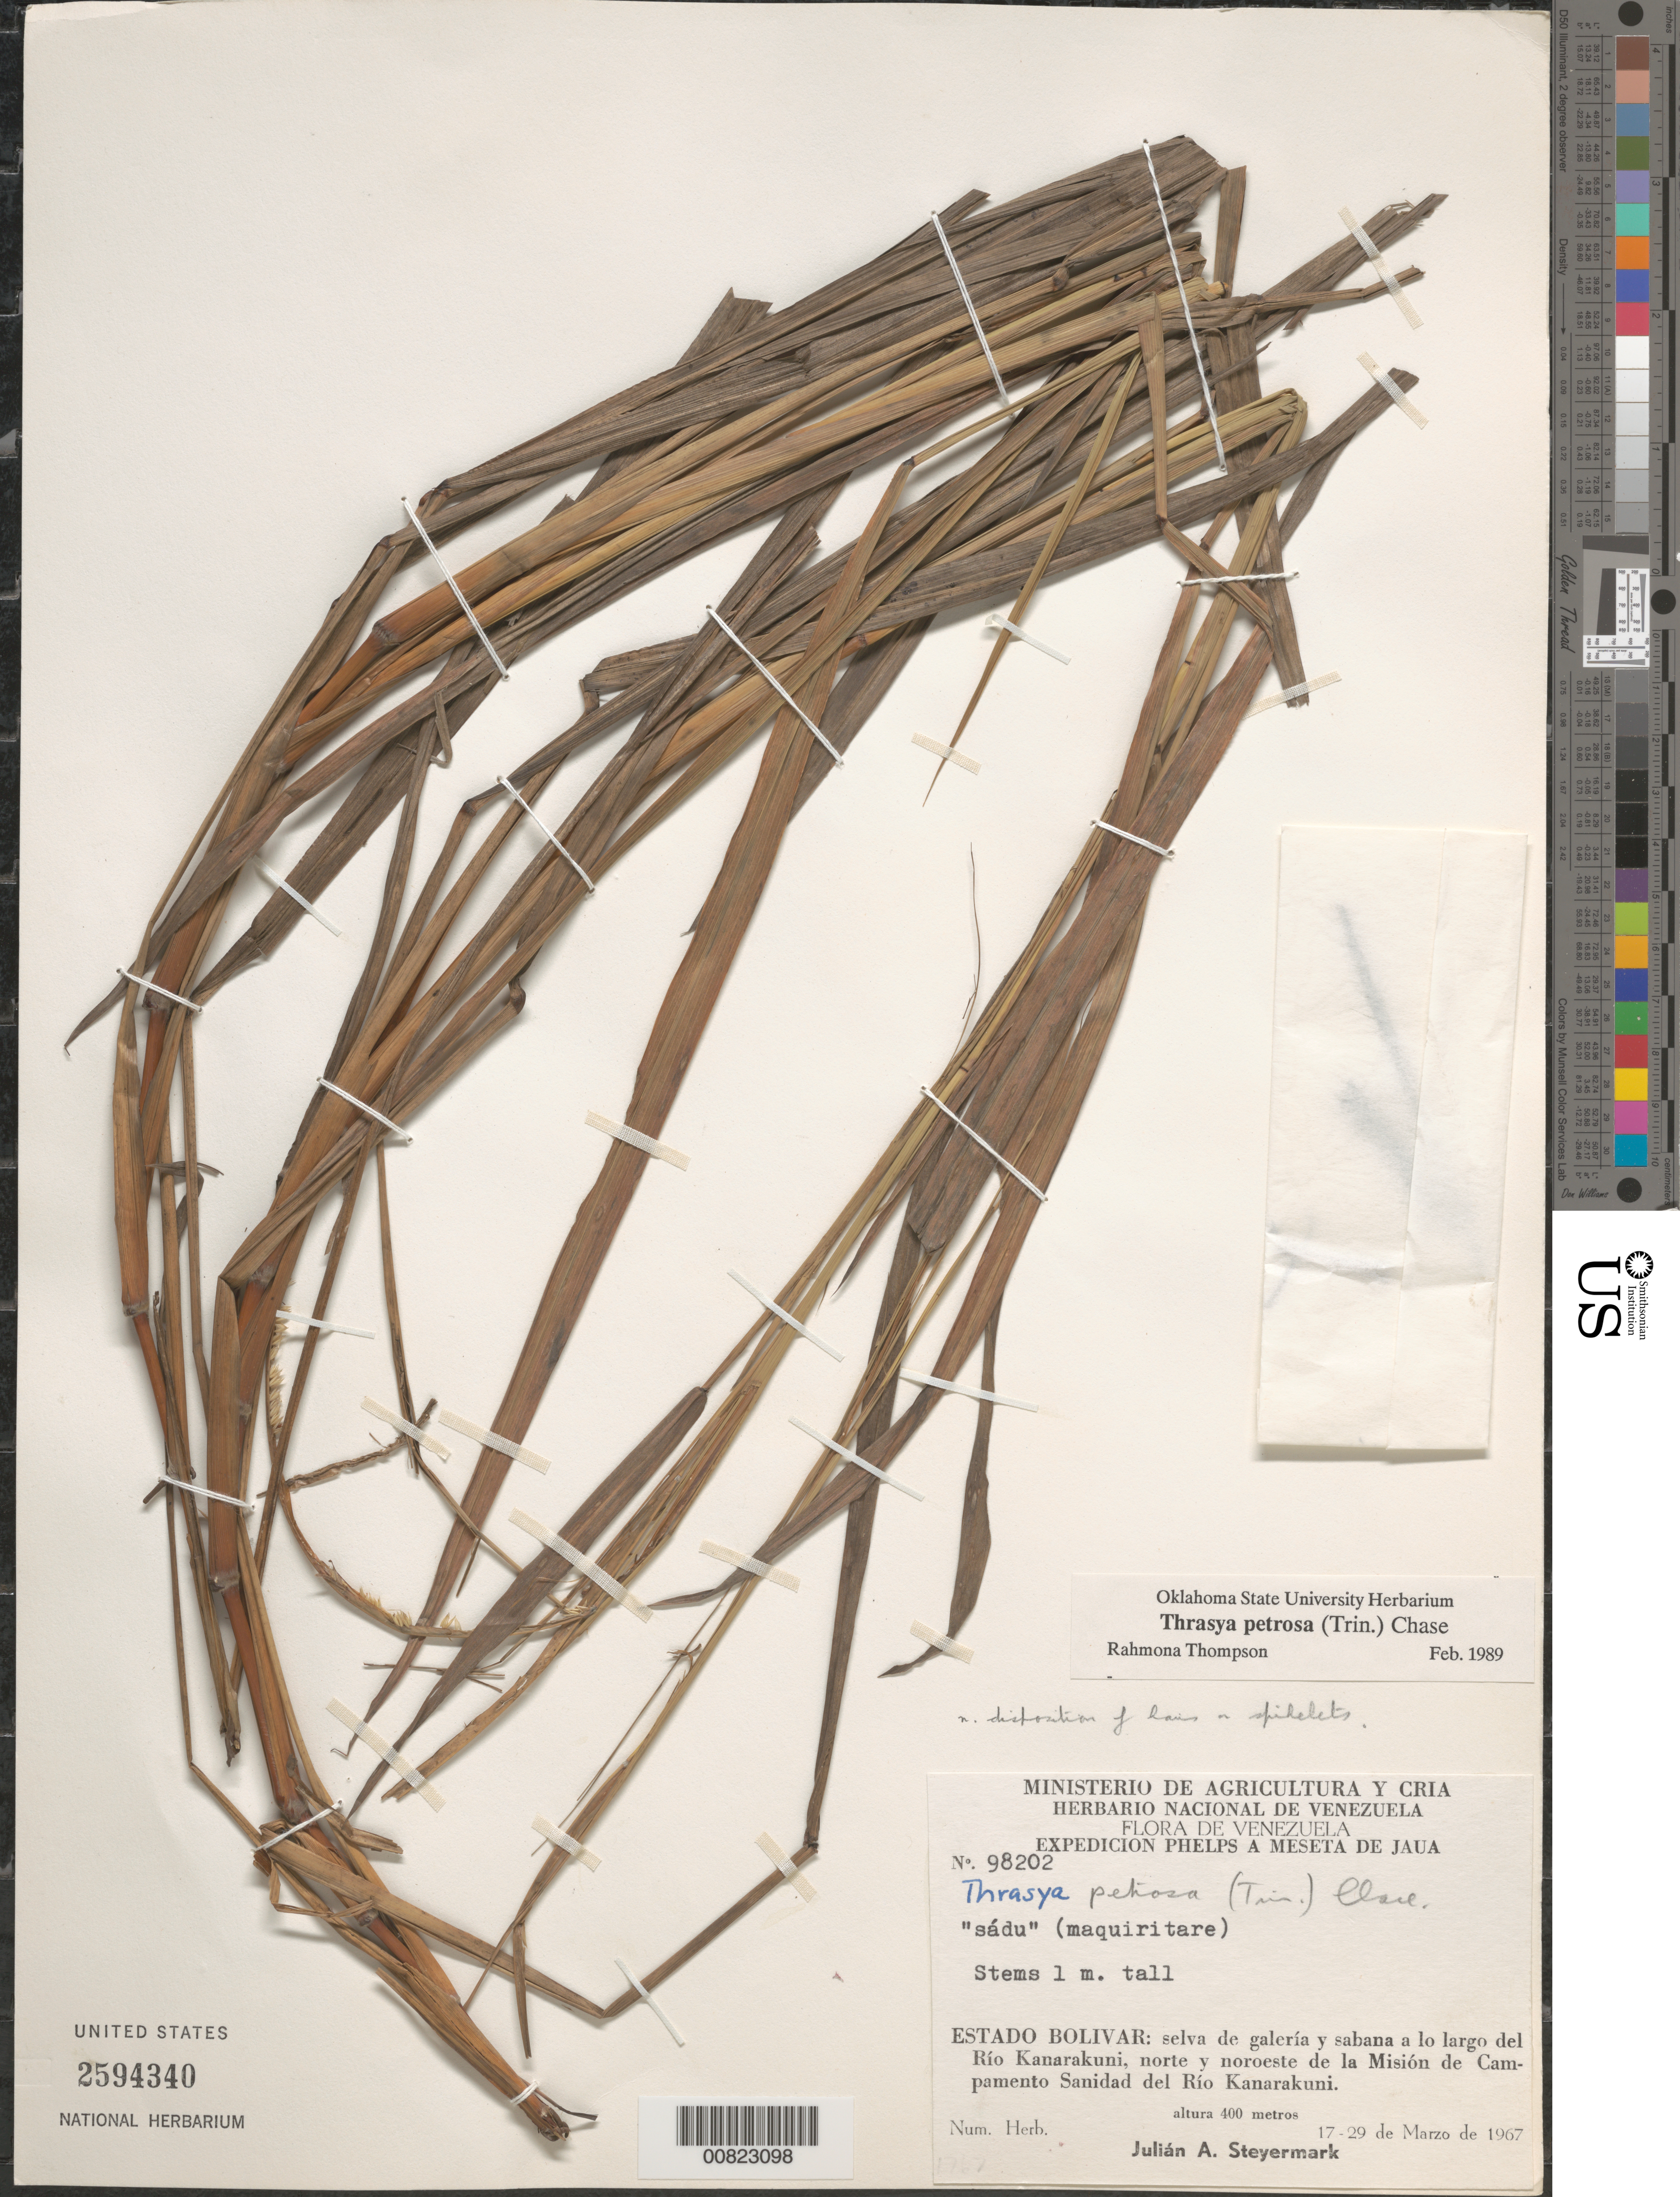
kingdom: Plantae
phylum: Tracheophyta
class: Liliopsida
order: Poales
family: Poaceae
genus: Thrasya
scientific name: Thrasya petrosa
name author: (Trin.) Chase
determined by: Thompson, R.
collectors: J. Steyermark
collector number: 98202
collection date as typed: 17-Mar-67 to 29-Mar-67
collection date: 1967-03-17/1967-03-29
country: Venezuela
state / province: Bolívar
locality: Río Kanarakuni, N and NW of Mision de Campamento Sanidad del Río Kanarakuni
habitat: Gallery forest and savana along river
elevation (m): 400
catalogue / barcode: US 2594340